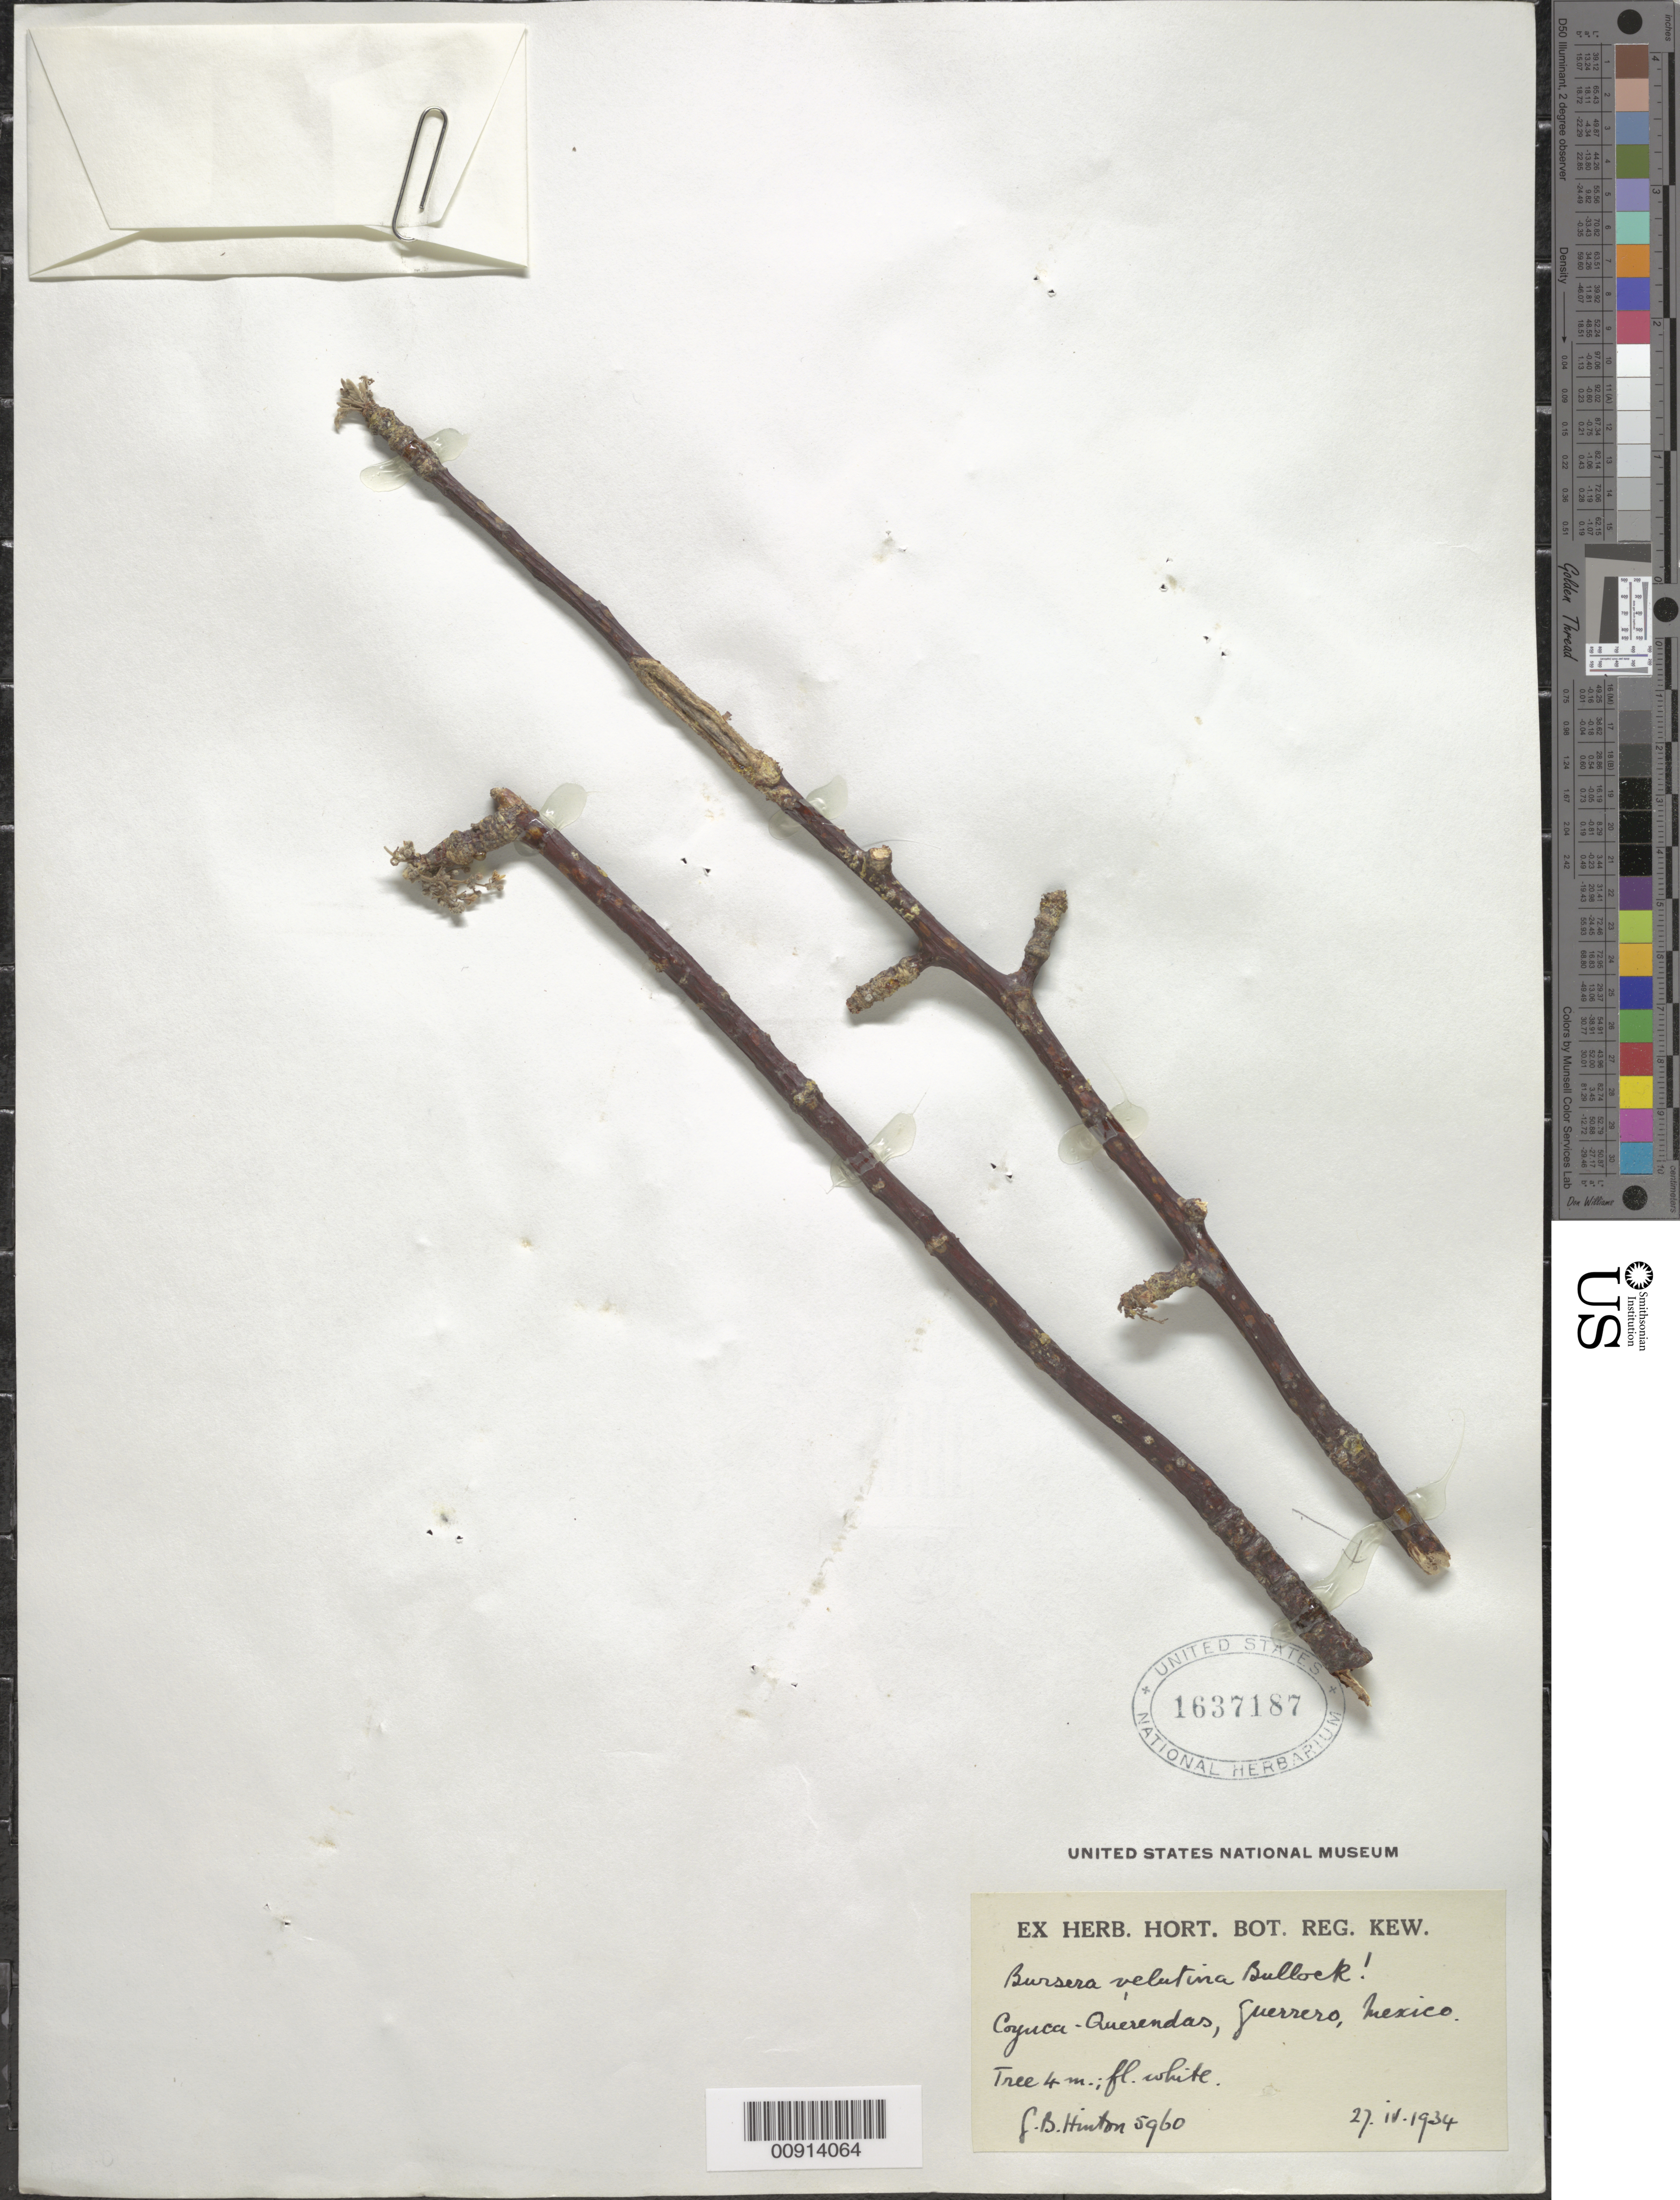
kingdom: Plantae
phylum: Tracheophyta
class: Magnoliopsida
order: Sapindales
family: Burseraceae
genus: Bursera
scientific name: Bursera velutina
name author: Bullock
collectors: G. B. Hinton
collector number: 5960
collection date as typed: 27 Apr 1934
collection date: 1934-04-27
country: Mexico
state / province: Guerrero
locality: Coyuca - Querendas, Guerrero.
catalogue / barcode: US 1637187